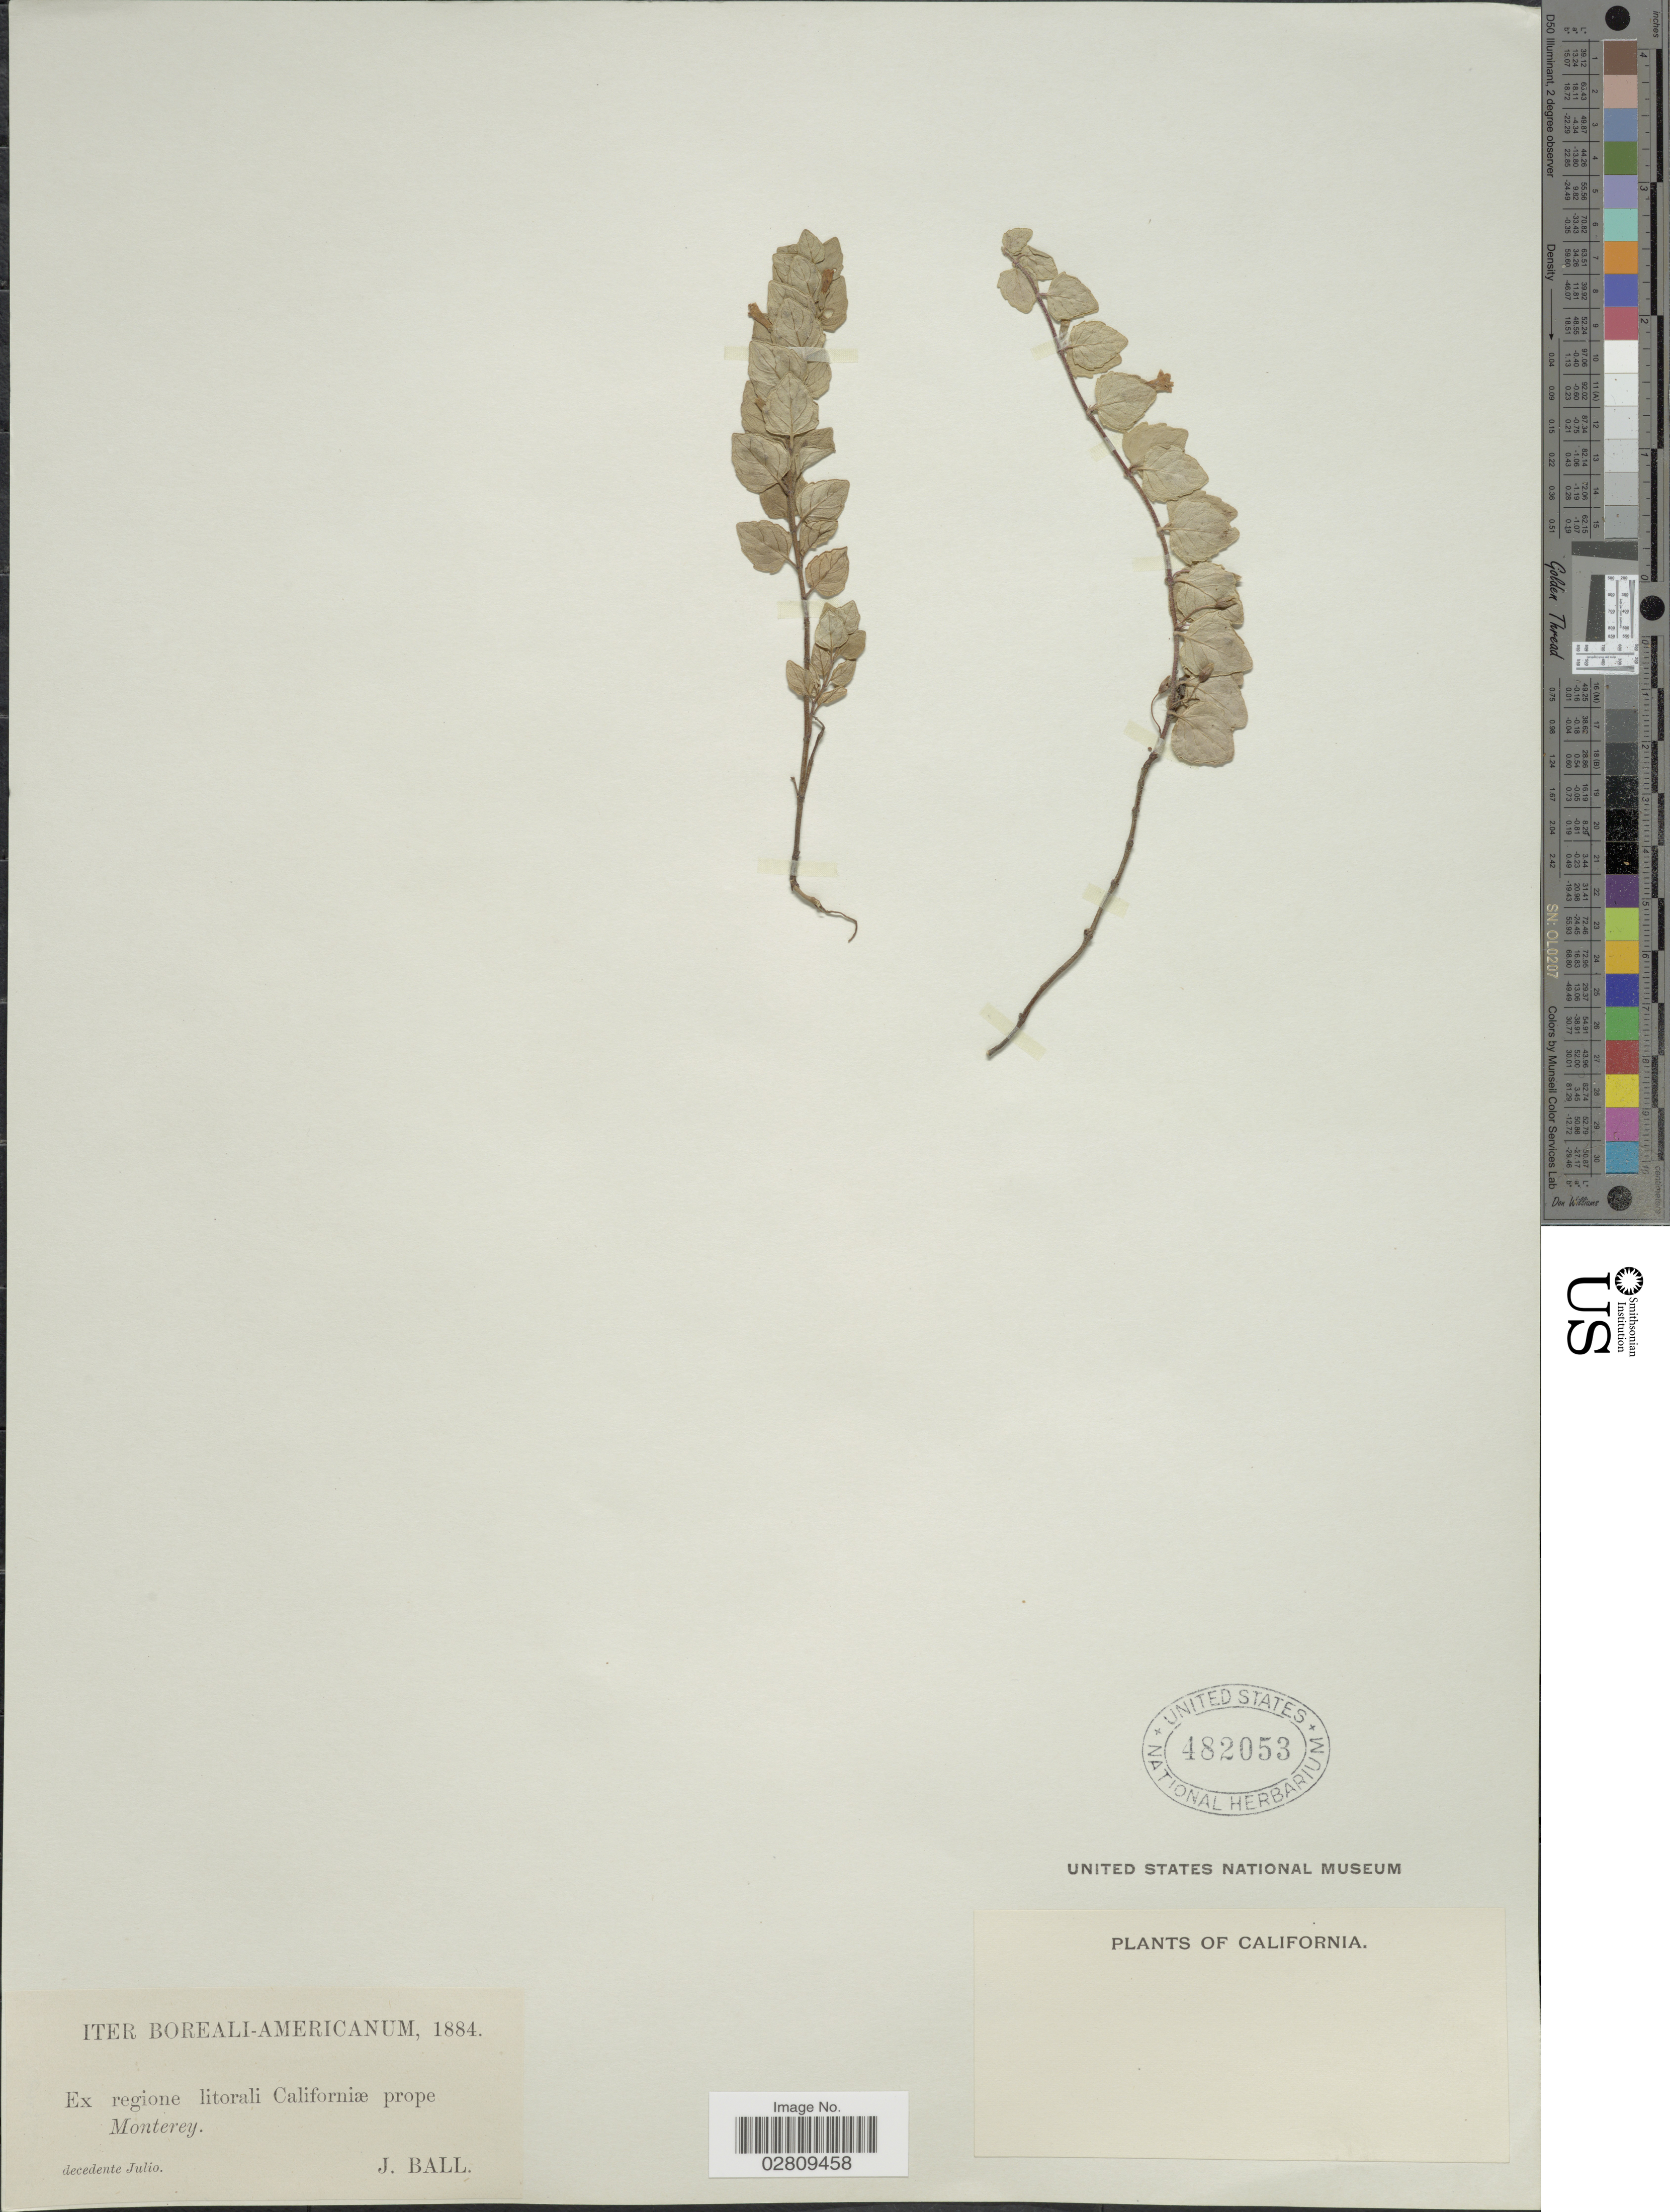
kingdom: Plantae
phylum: Tracheophyta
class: Magnoliopsida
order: Lamiales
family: Lamiaceae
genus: Micromeria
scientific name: Micromeria douglasii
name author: Benth.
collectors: J. Ball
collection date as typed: decedente Julio 1884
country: United States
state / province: California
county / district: Monterey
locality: Iter Boreali-Americanum. Ex regione litorali Californiæ prope Monterey.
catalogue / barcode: US 482053